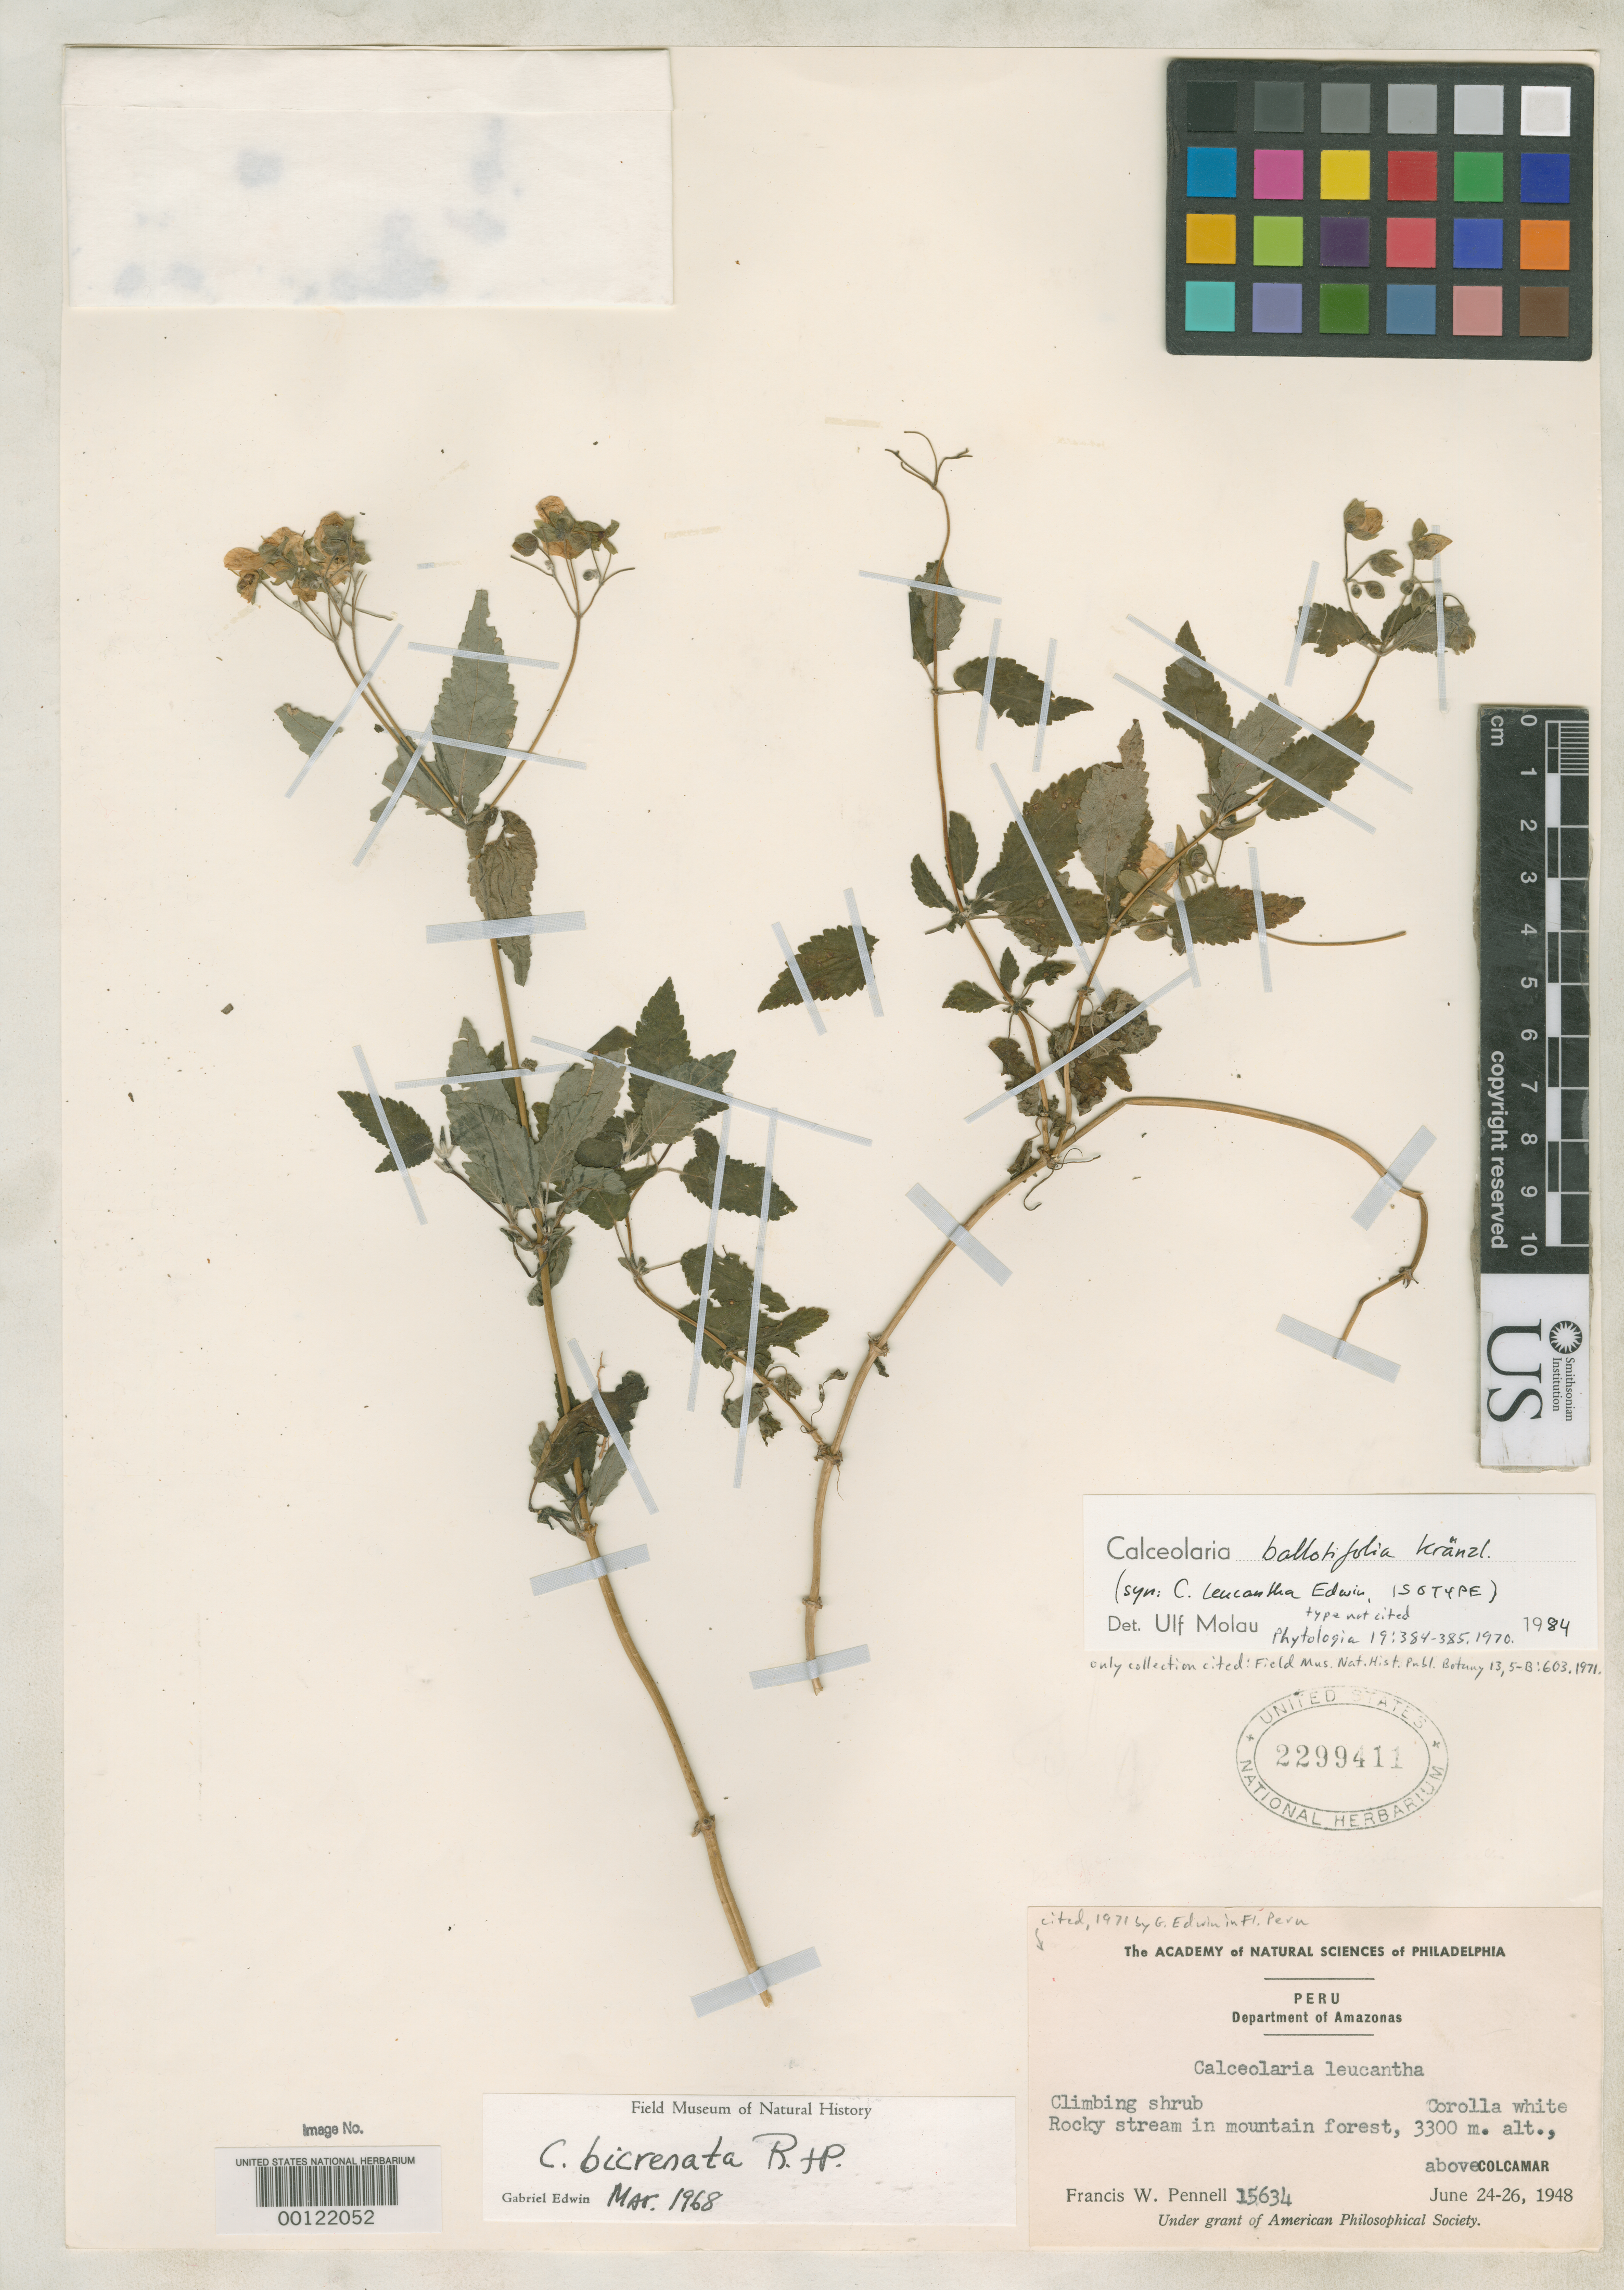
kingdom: Plantae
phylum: Tracheophyta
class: Magnoliopsida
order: Lamiales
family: Calceolariaceae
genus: Calceolaria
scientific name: Calceolaria leucantha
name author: Edwin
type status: Isotype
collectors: F. W. Pennell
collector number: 15634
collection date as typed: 24 Jun 1948 to 26 Jun 1948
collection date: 1948-06-24/1948-06-26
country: Peru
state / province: Amazonas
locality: Above Colcamar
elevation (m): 3300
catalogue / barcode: US 2299411